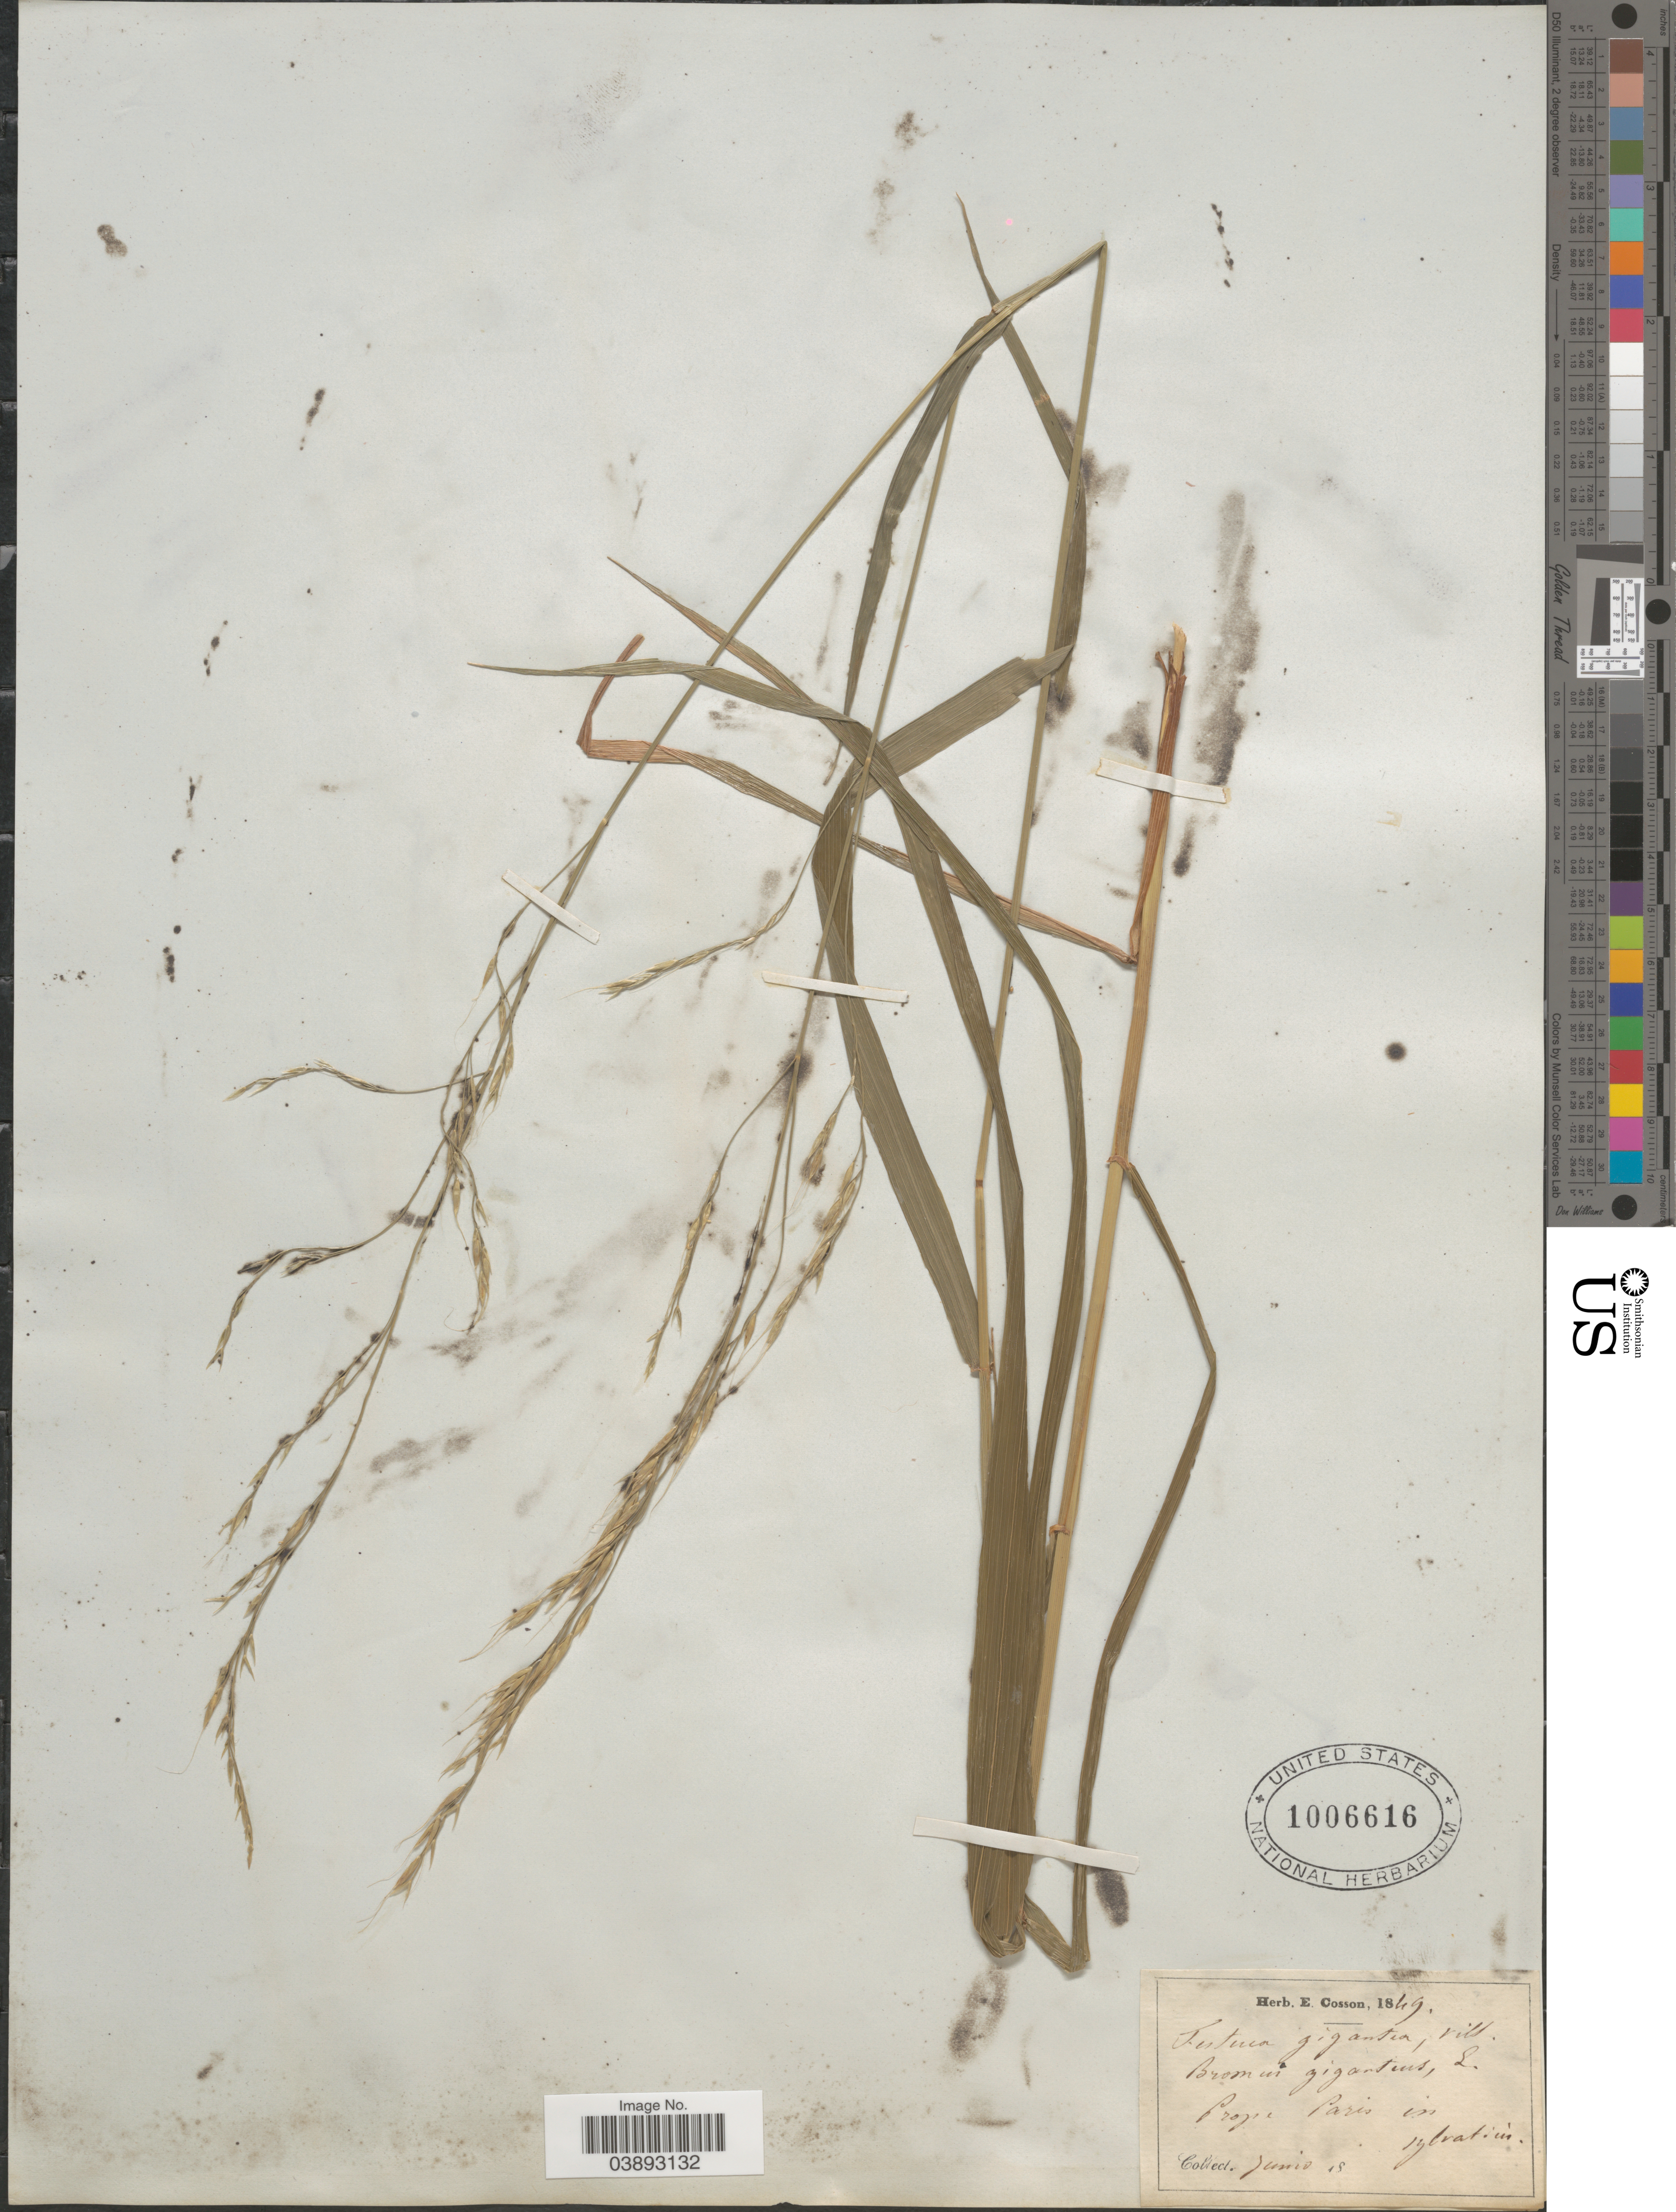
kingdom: Plantae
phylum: Tracheophyta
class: Liliopsida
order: Poales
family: Poaceae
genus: Lolium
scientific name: Lolium giganteum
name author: (L.) Darbysh.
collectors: ex herb. E. Cosson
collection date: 1849-06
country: France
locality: Prope Paris in sylvatium.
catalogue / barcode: US 1006616